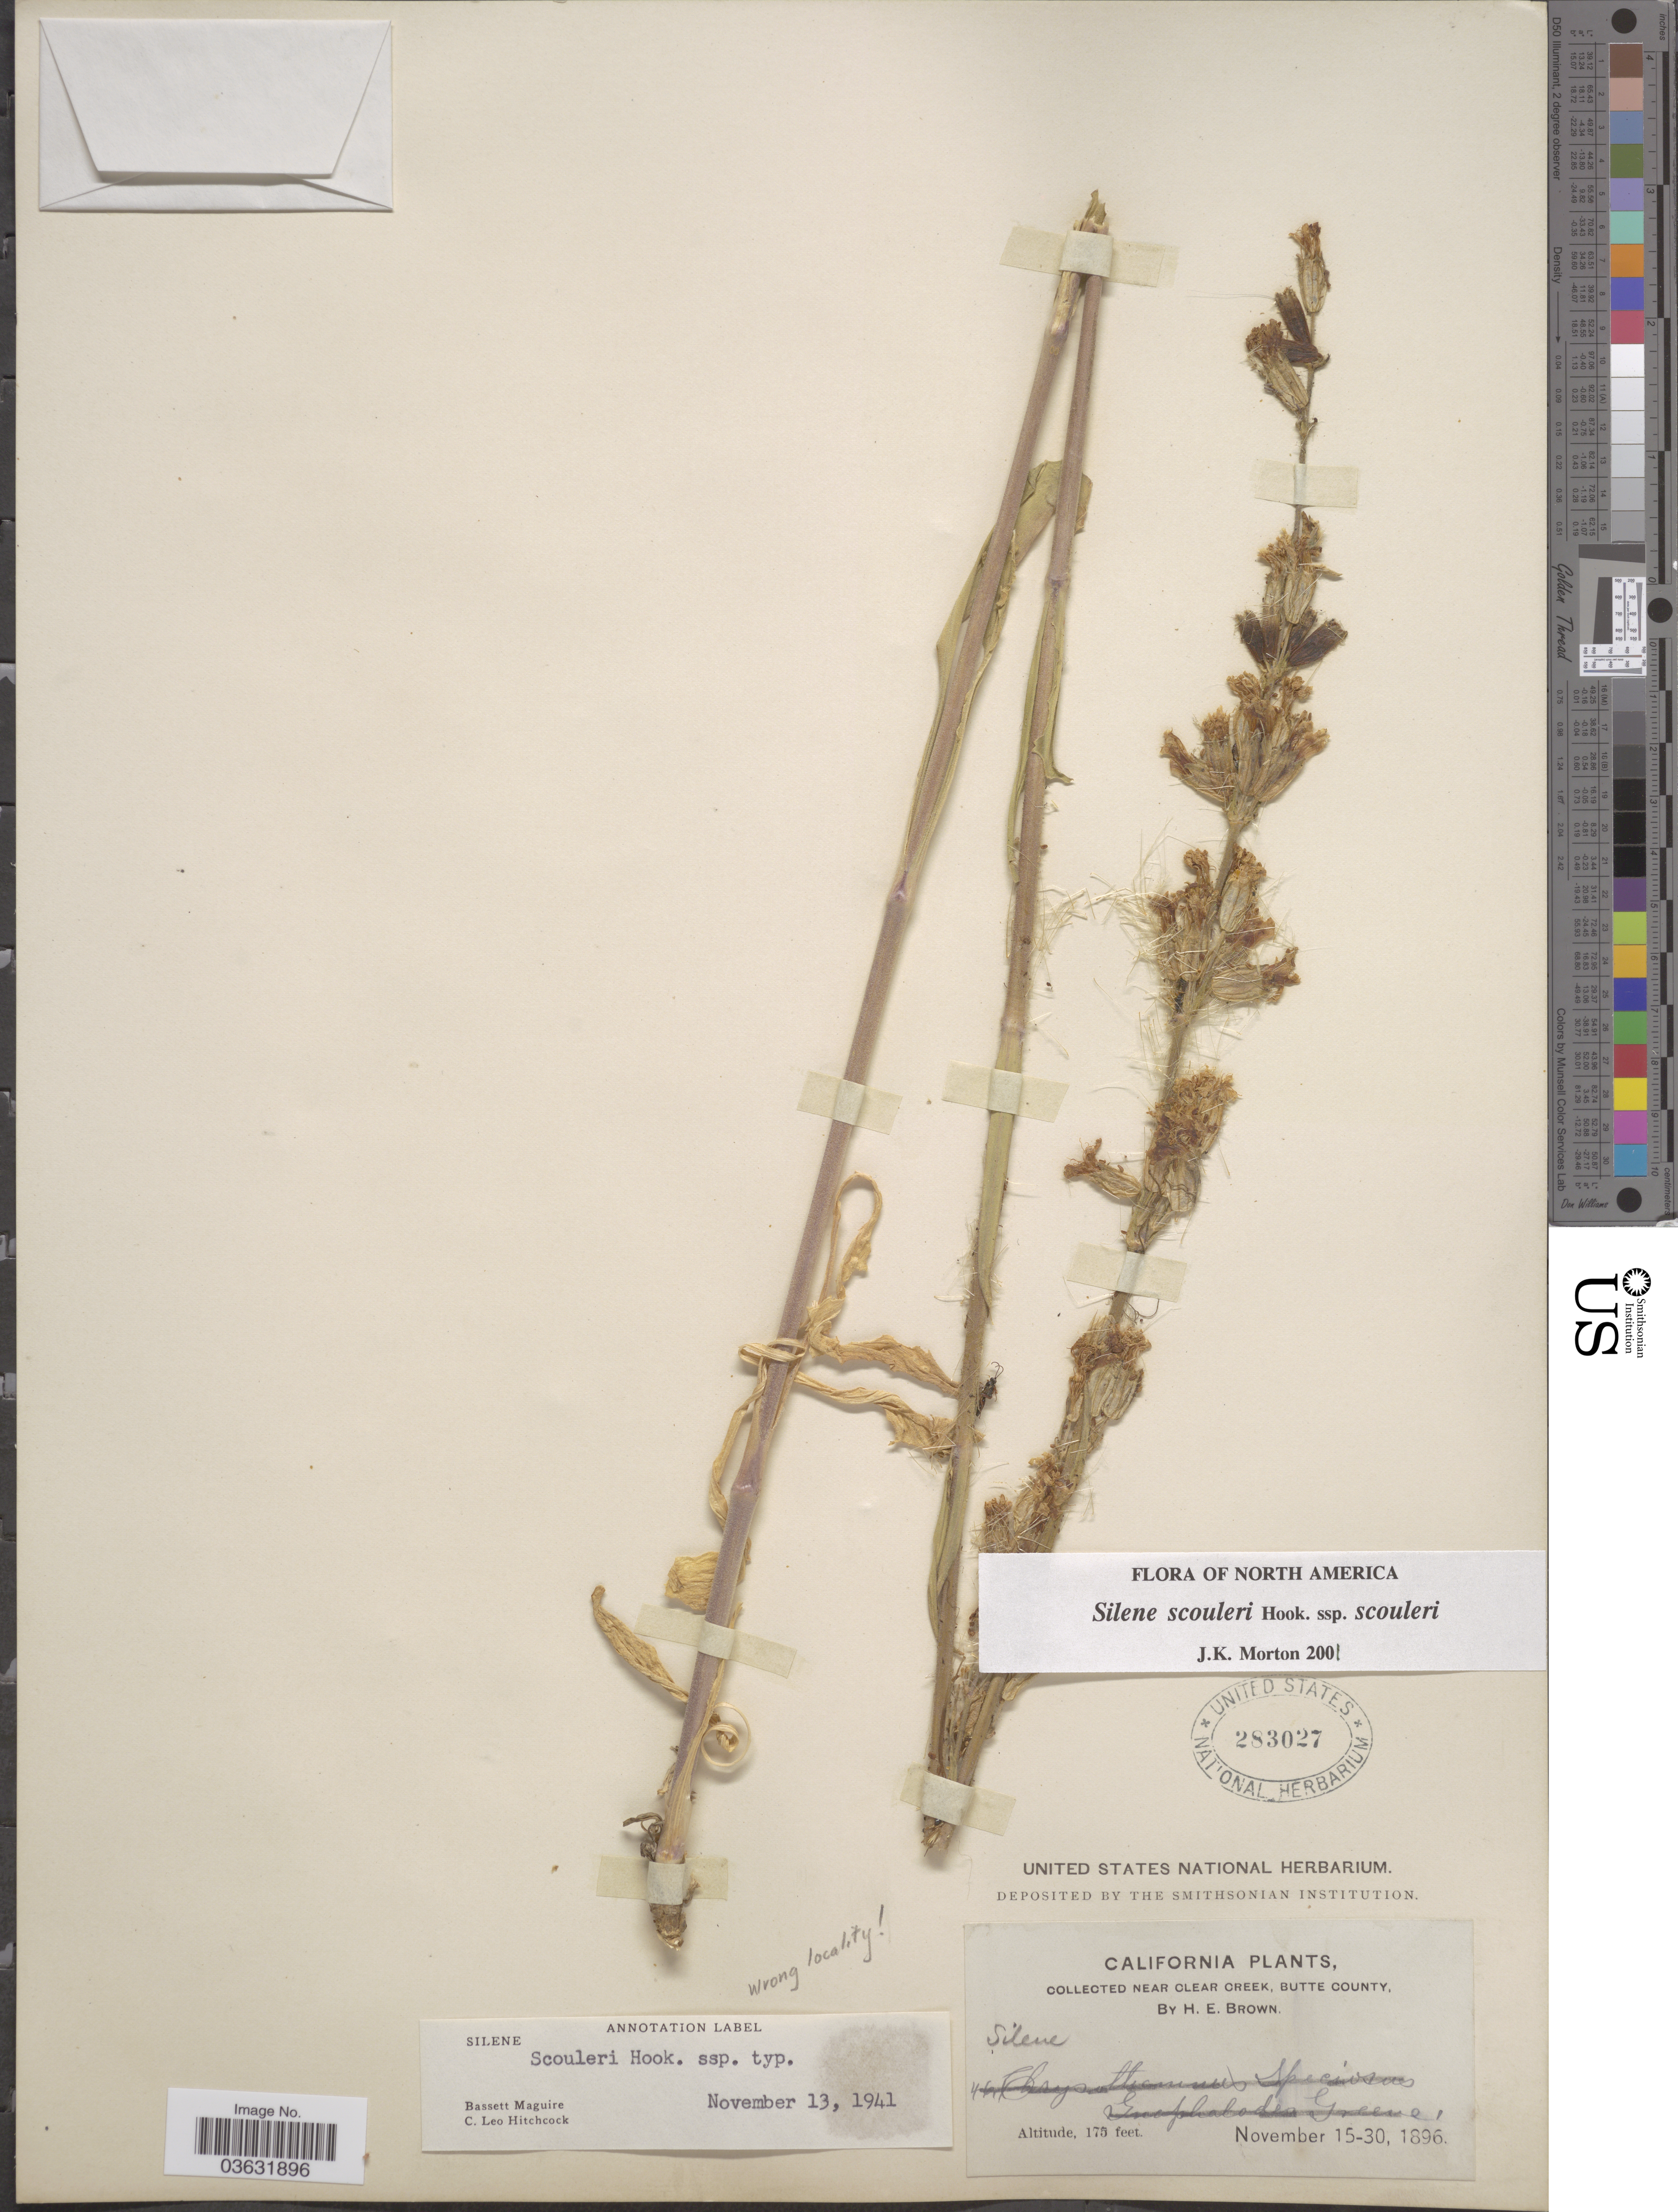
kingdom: Plantae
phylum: Tracheophyta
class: Magnoliopsida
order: Caryophyllales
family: Caryophyllaceae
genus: Silene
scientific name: Silene scouleri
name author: Hook.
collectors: H. E. Brown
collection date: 1896-11-15/1896-11-30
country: United States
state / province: California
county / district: Butte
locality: Near Clear Creek, Butte County.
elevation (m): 53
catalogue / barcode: US 283027